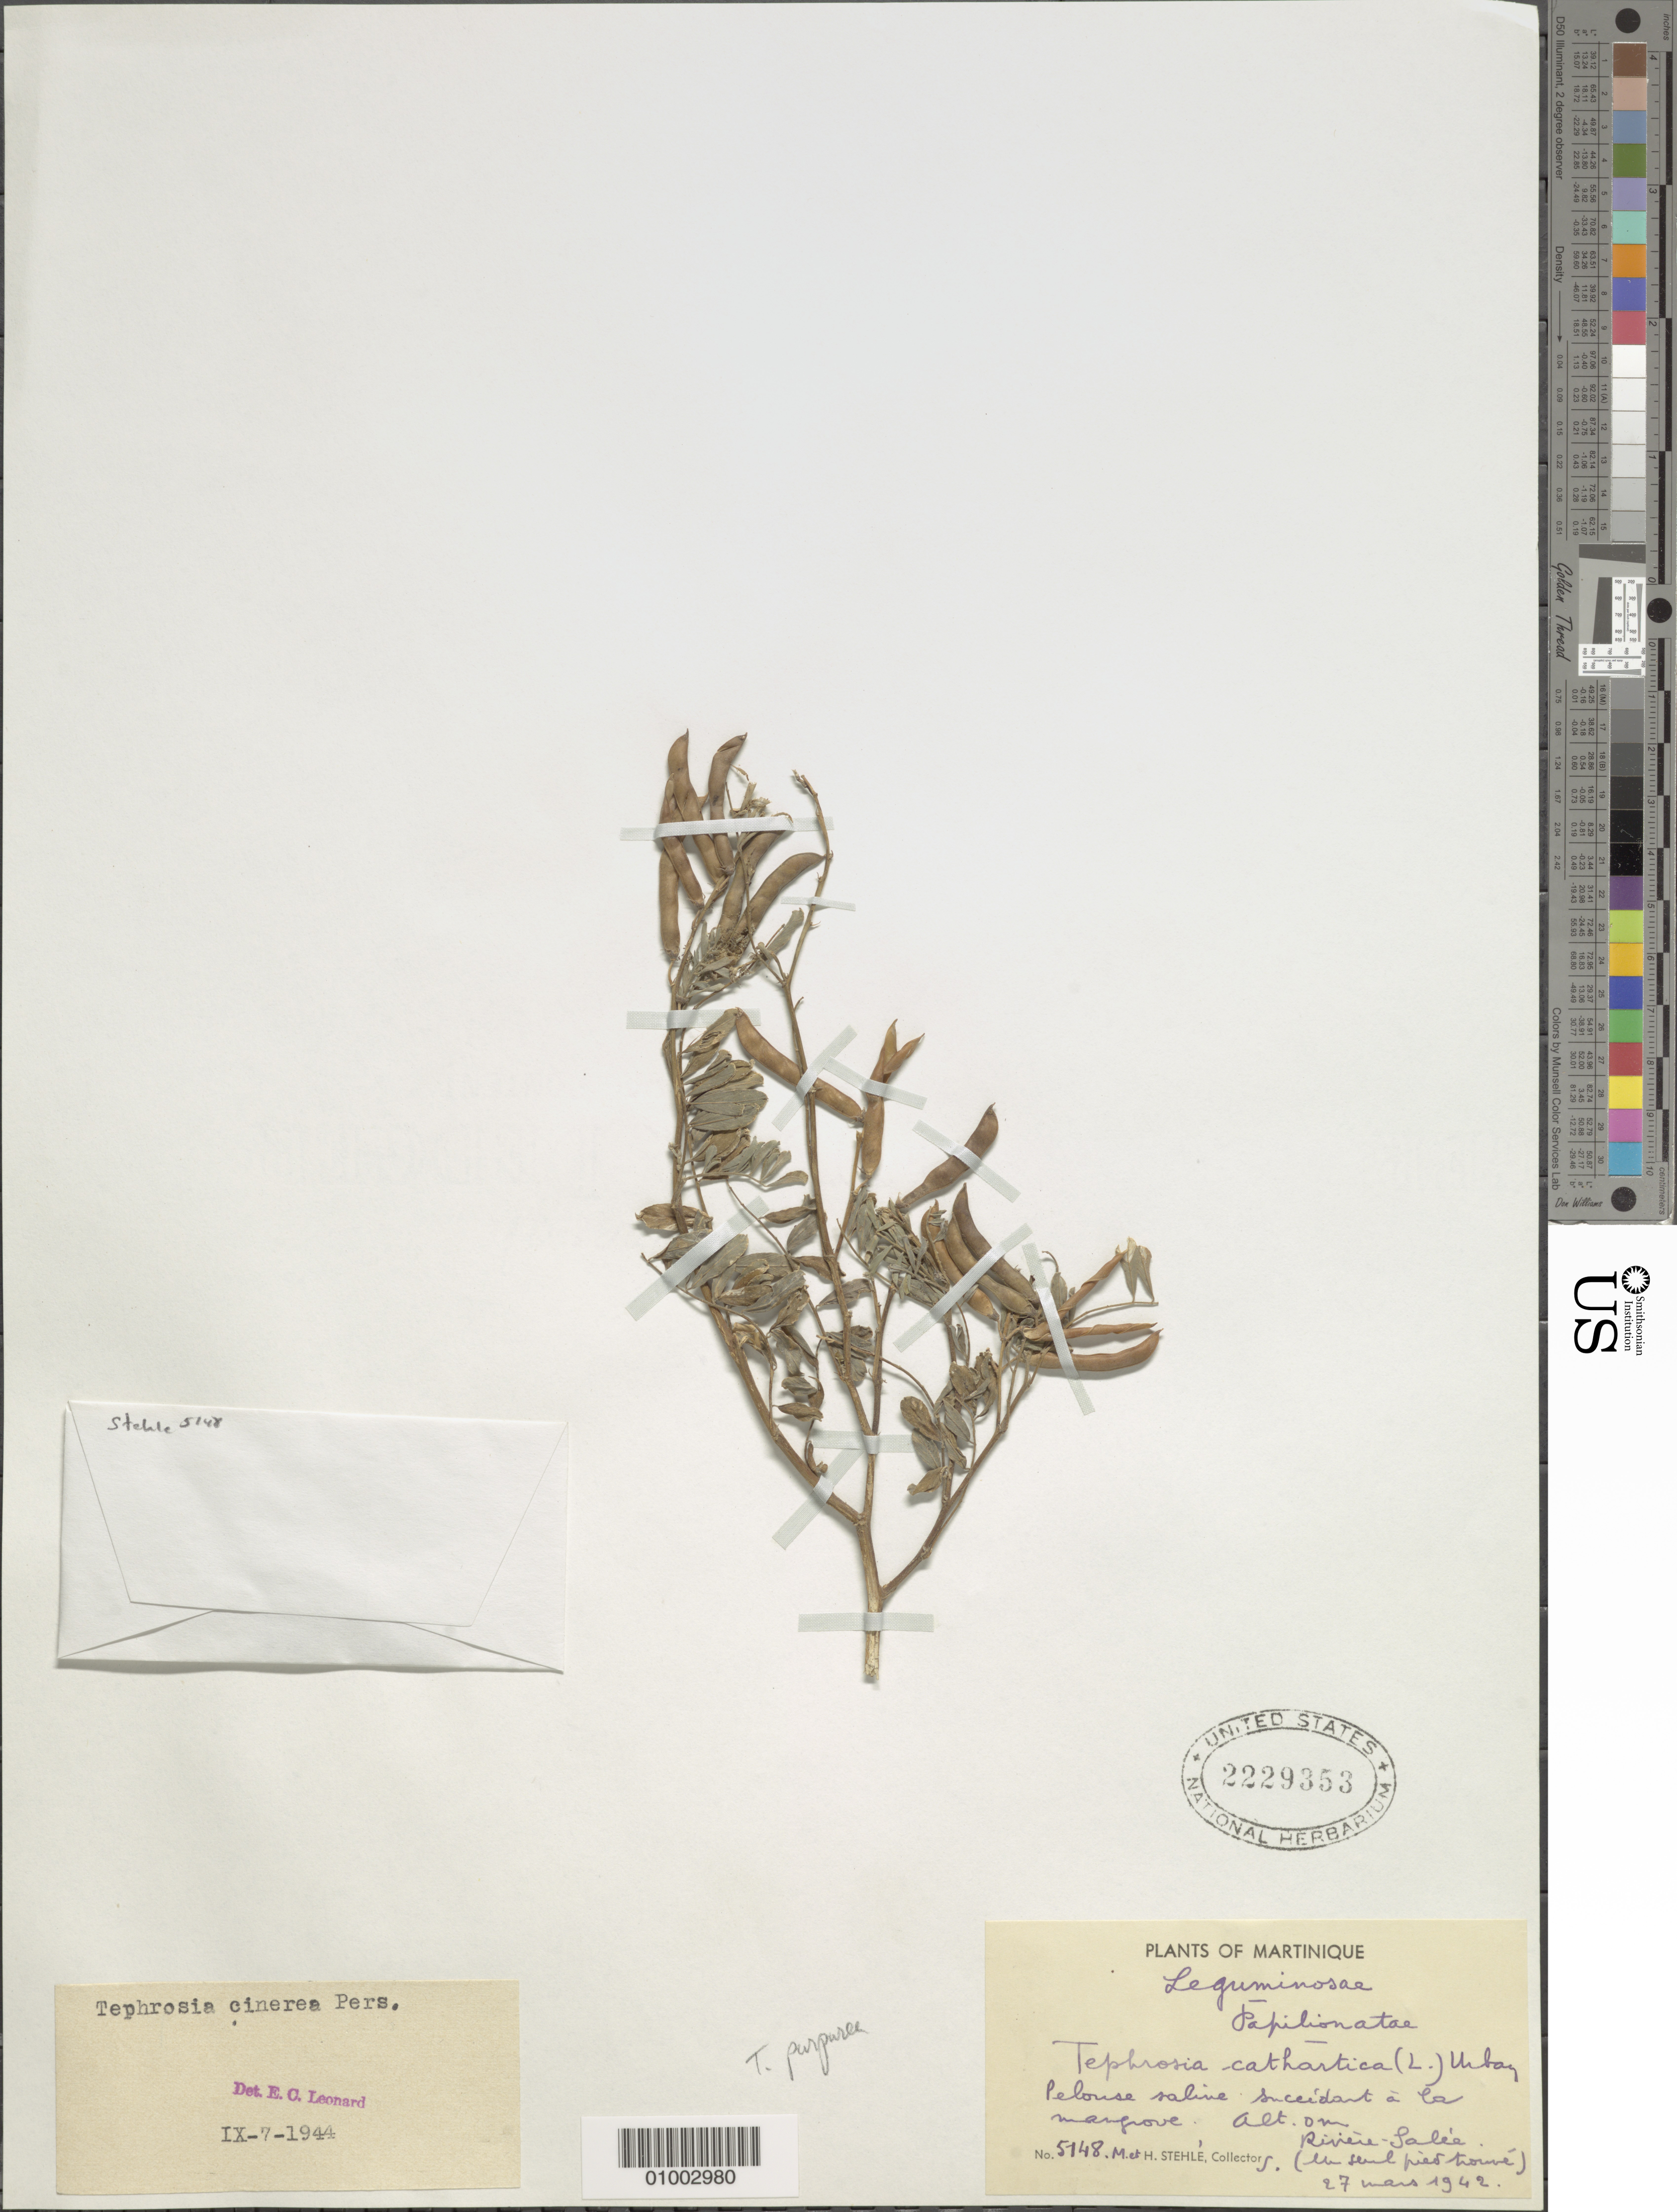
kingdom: Plantae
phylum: Tracheophyta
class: Magnoliopsida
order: Fabales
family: Fabaceae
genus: Tephrosia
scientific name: Tephrosia purpurea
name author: (L.) Pers.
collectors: H. Stehlé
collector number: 5148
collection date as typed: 27 Mar 1942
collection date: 1942-03-27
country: Martinique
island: Martinique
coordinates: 0 N, 0 E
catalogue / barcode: US 2229353